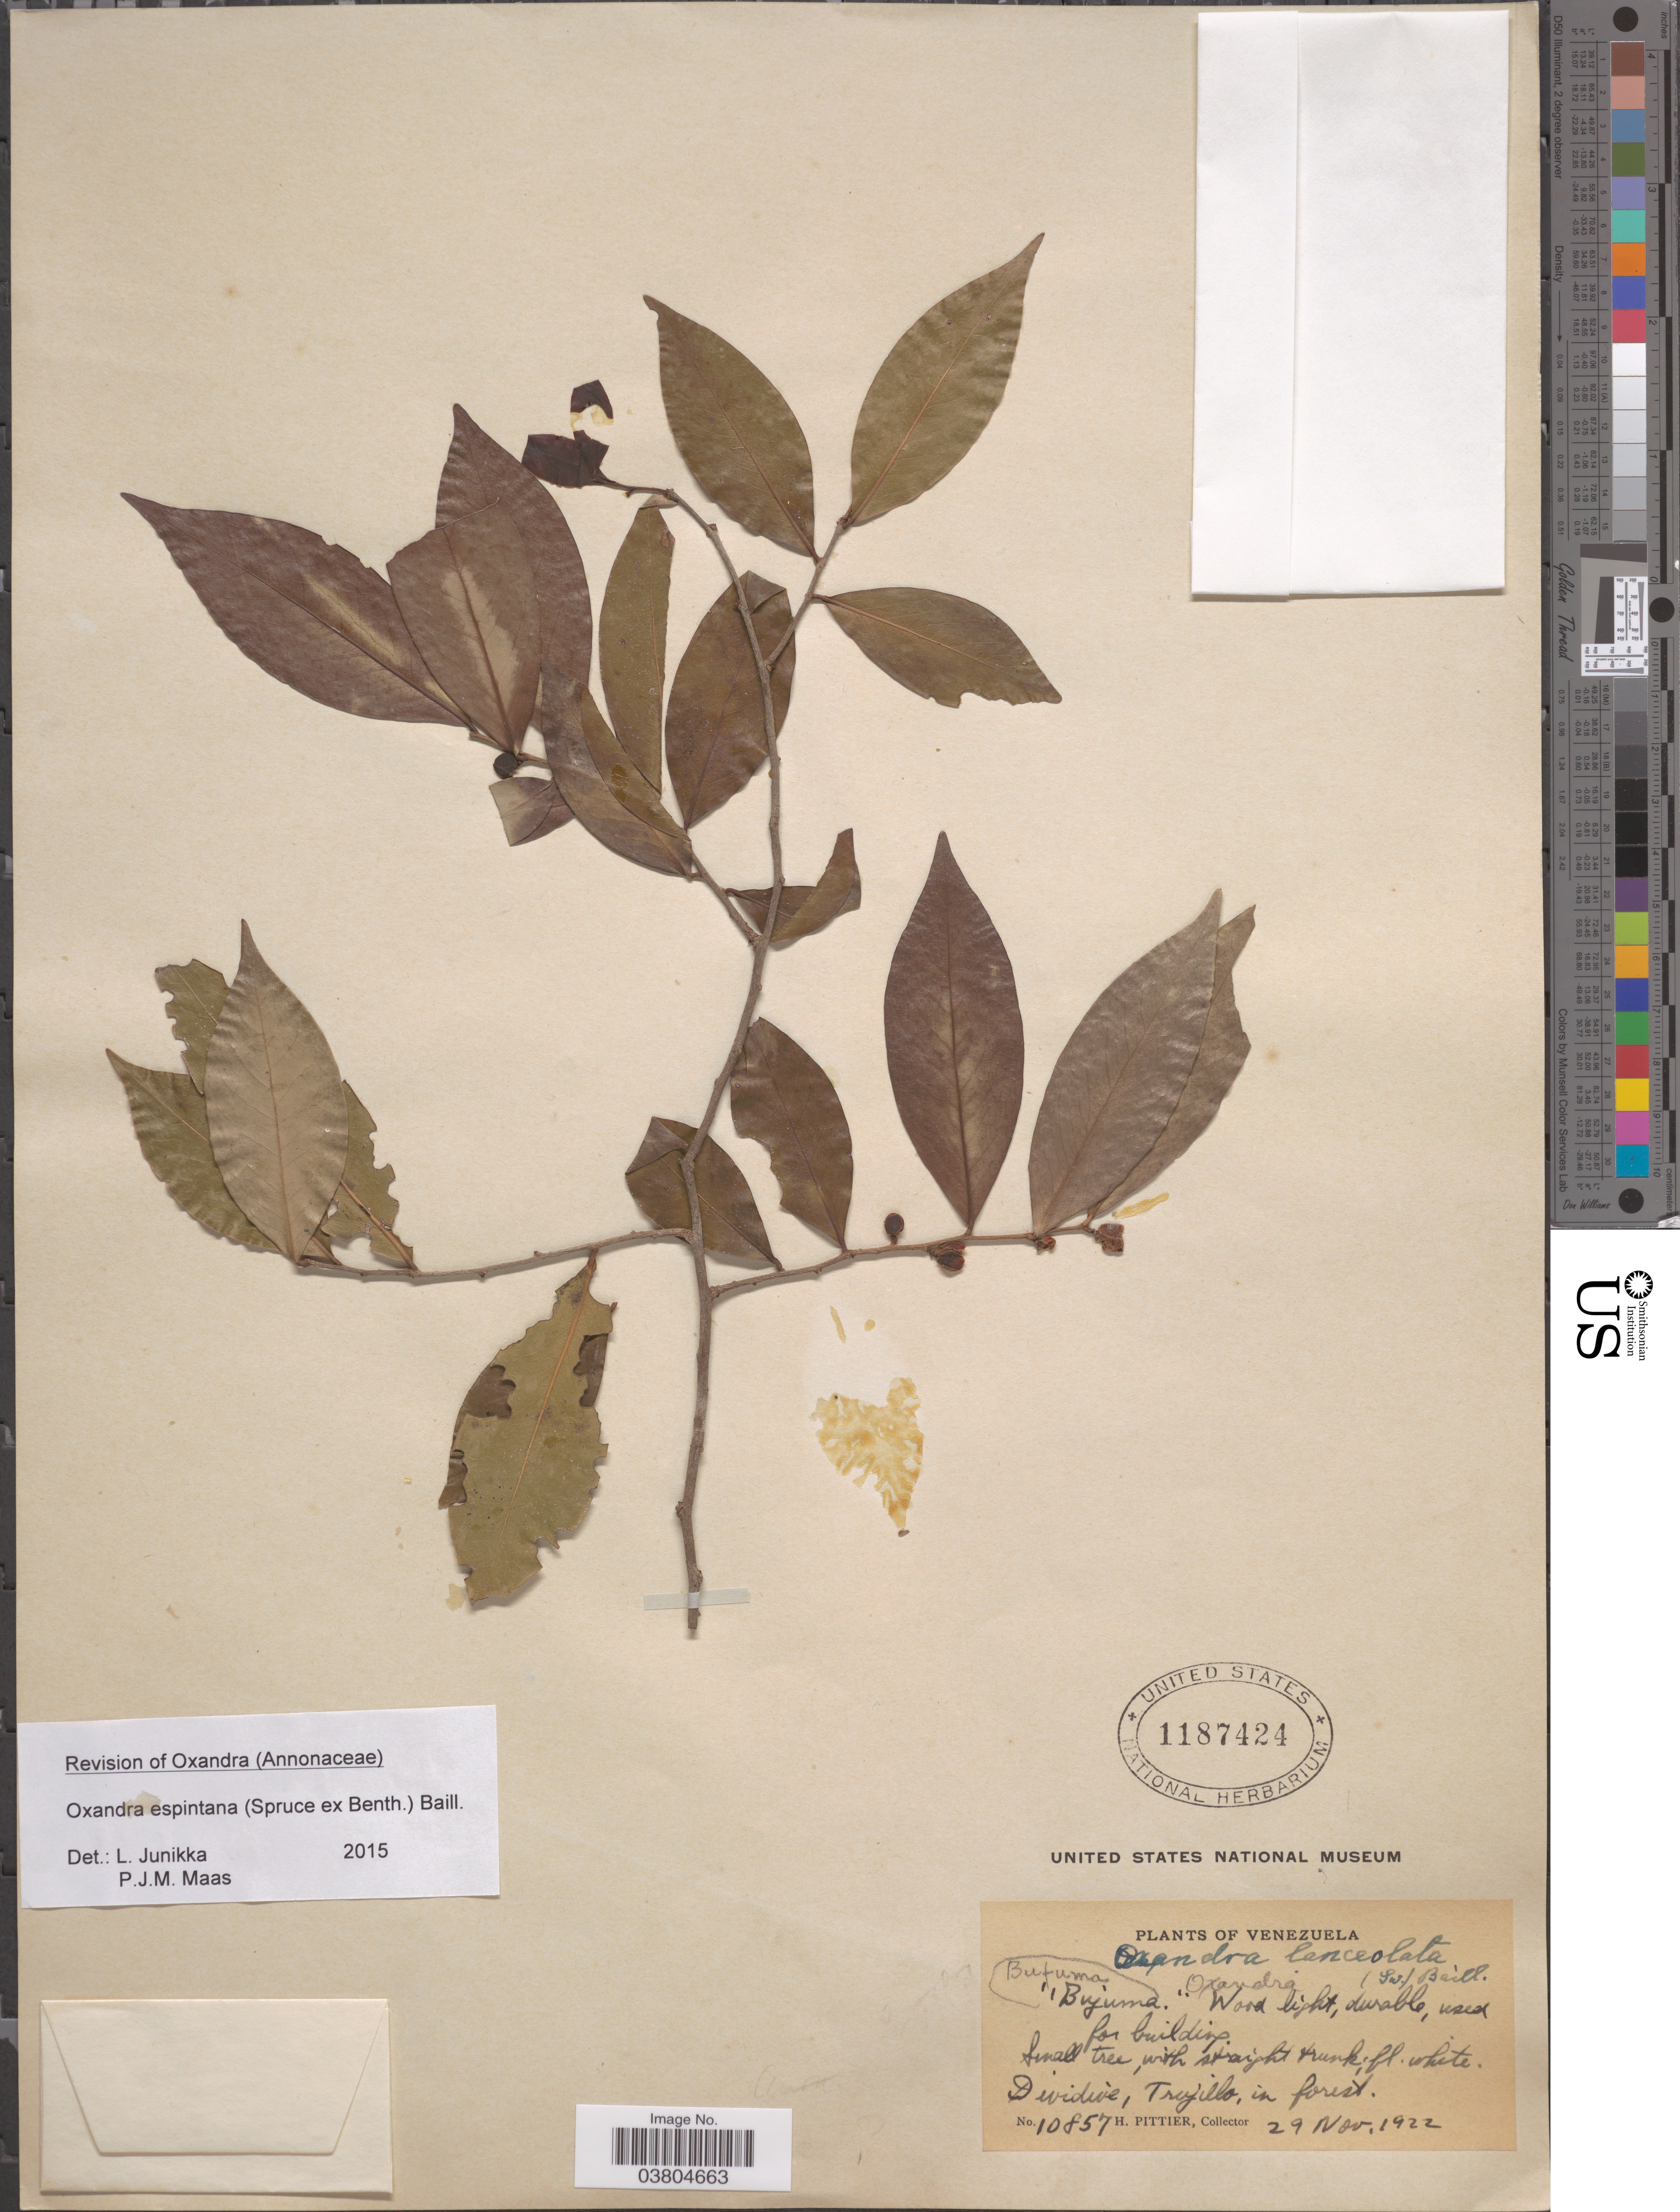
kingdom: Plantae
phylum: Tracheophyta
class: Magnoliopsida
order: Magnoliales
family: Annonaceae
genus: Oxandra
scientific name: Oxandra espintana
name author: (Spruce ex Benth.) Baill.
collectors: H. F. Pittier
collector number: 10857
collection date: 1922-11-29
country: Venezuela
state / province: Trujillo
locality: Dividive, Trujillo, in forest.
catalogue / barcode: US 1187424